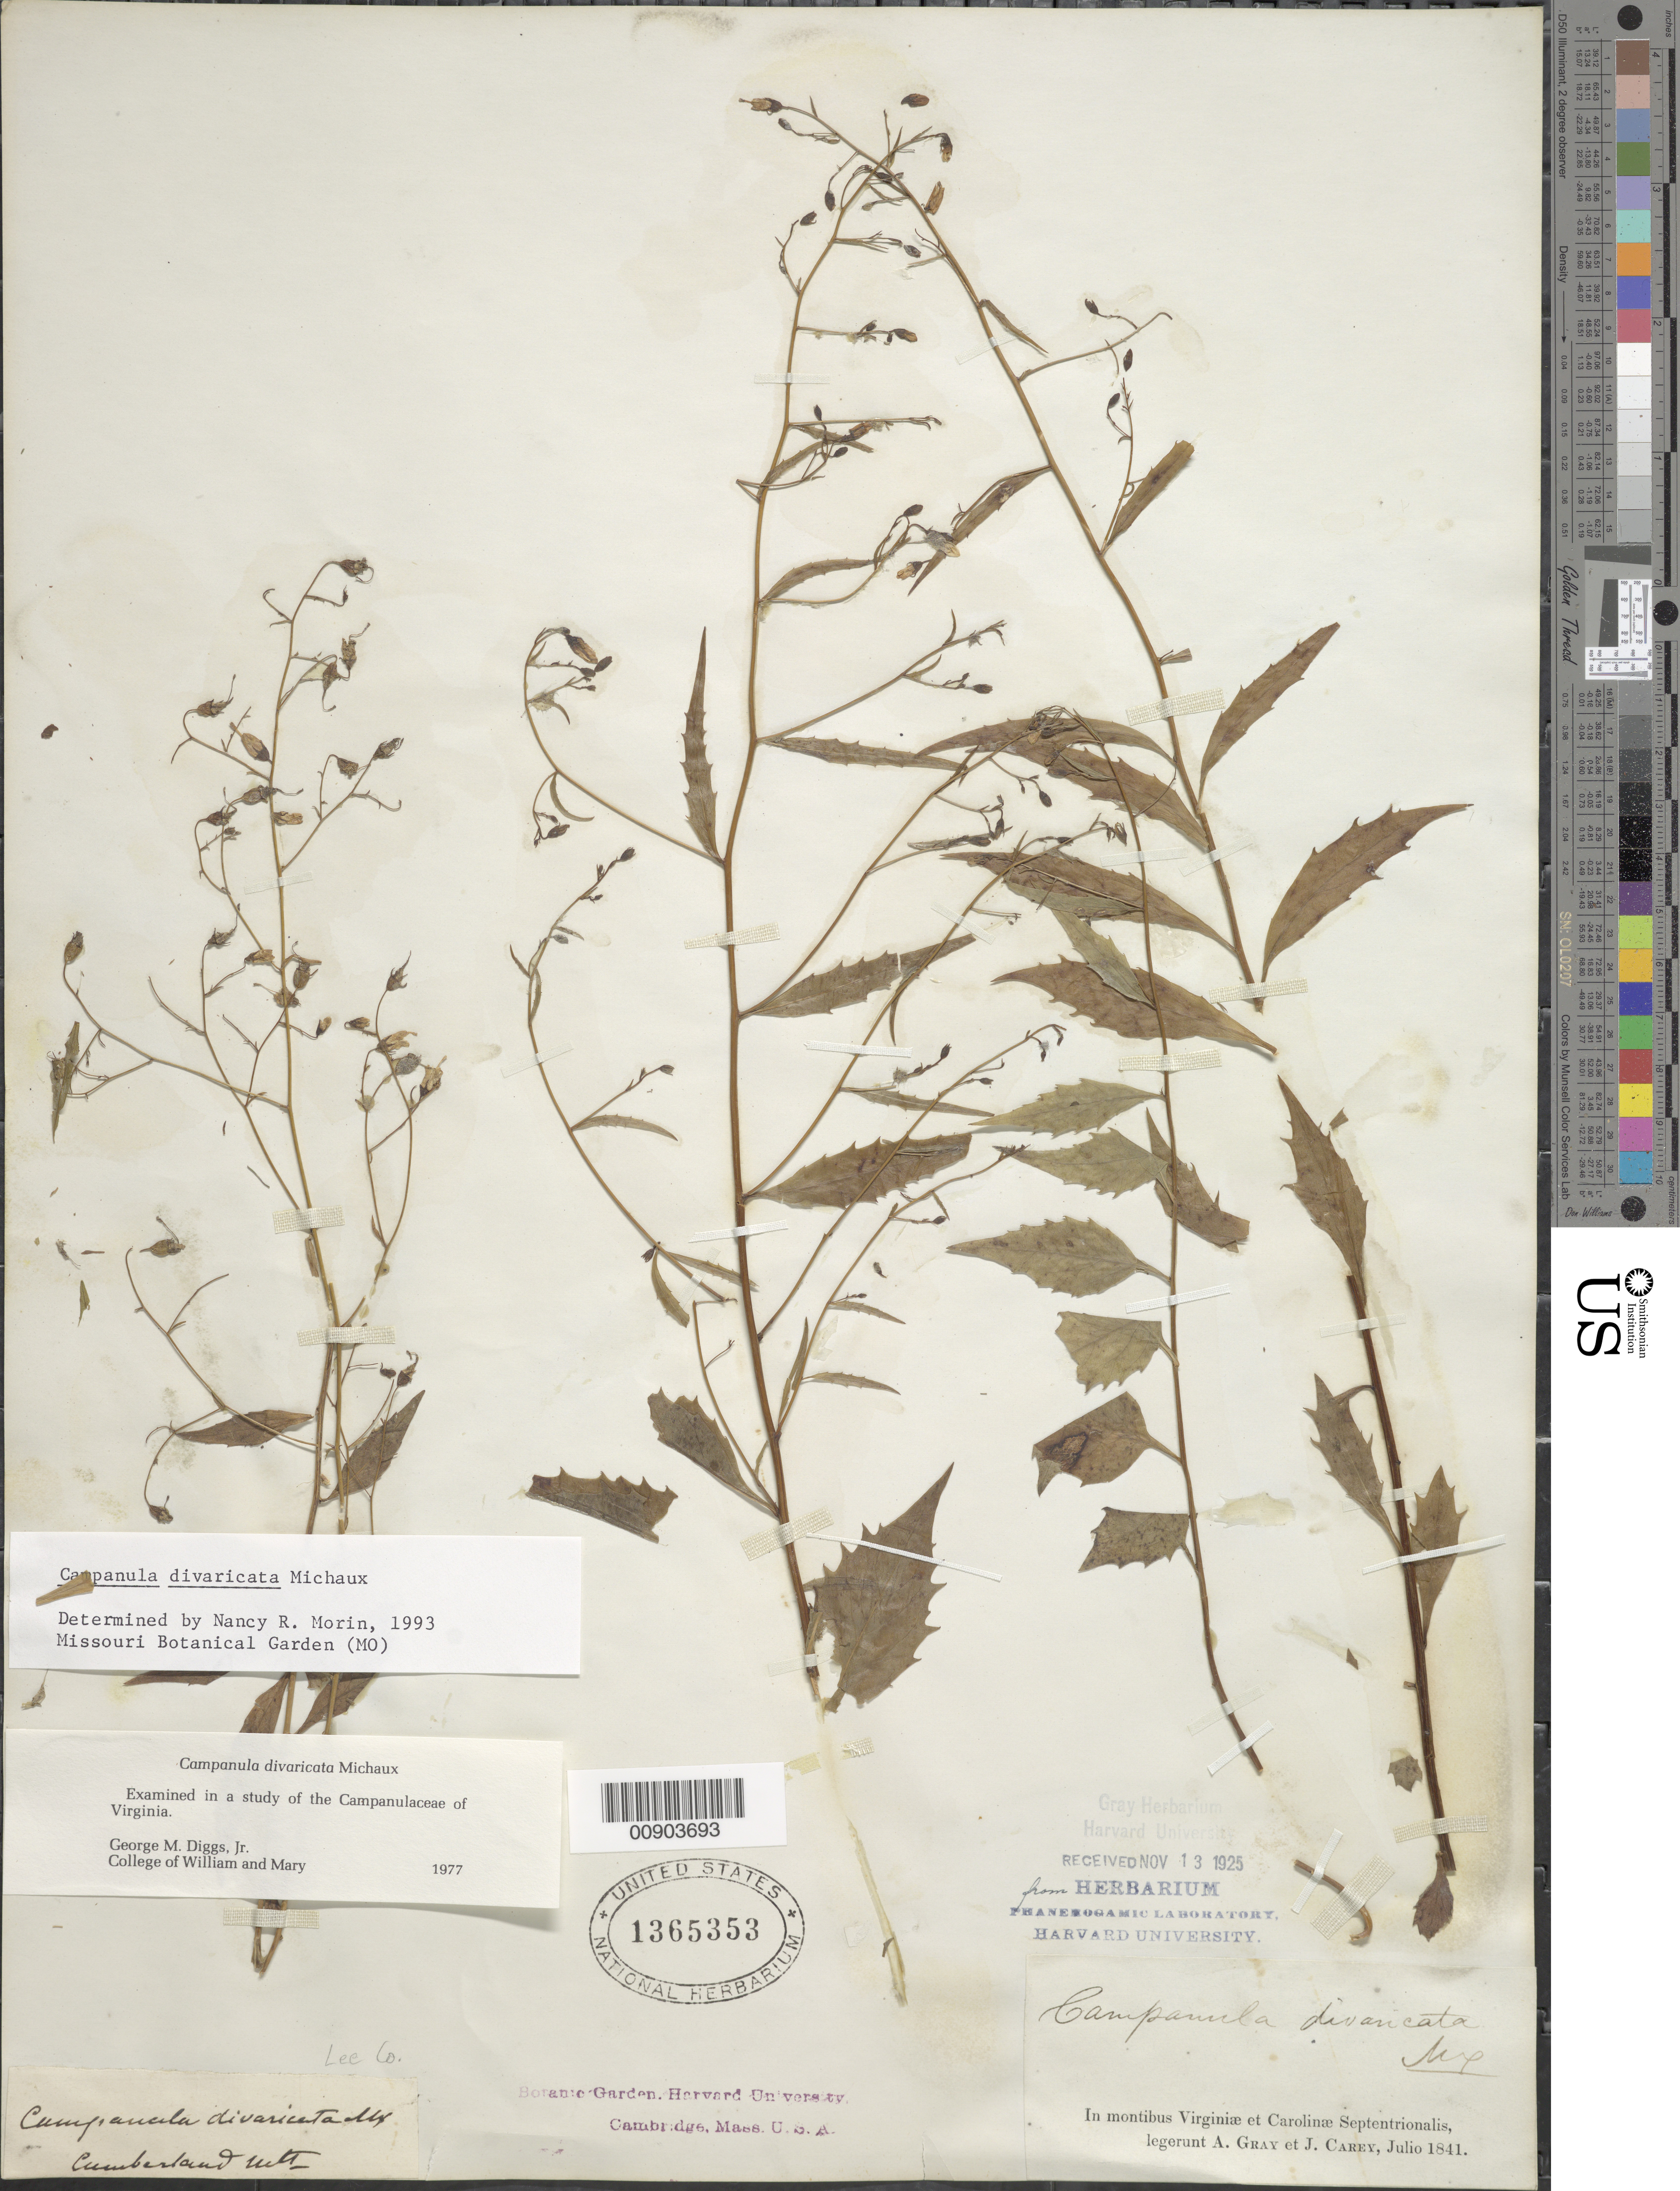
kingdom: Plantae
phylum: Tracheophyta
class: Magnoliopsida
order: Asterales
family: Campanulaceae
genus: Campanula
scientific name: Campanula divaricata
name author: Michx.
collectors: A. Gray & J. Carey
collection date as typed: Jul 1841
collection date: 1841-07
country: United States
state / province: North Carolina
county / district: Lee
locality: Cumberland Mt.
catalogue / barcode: US 1365353